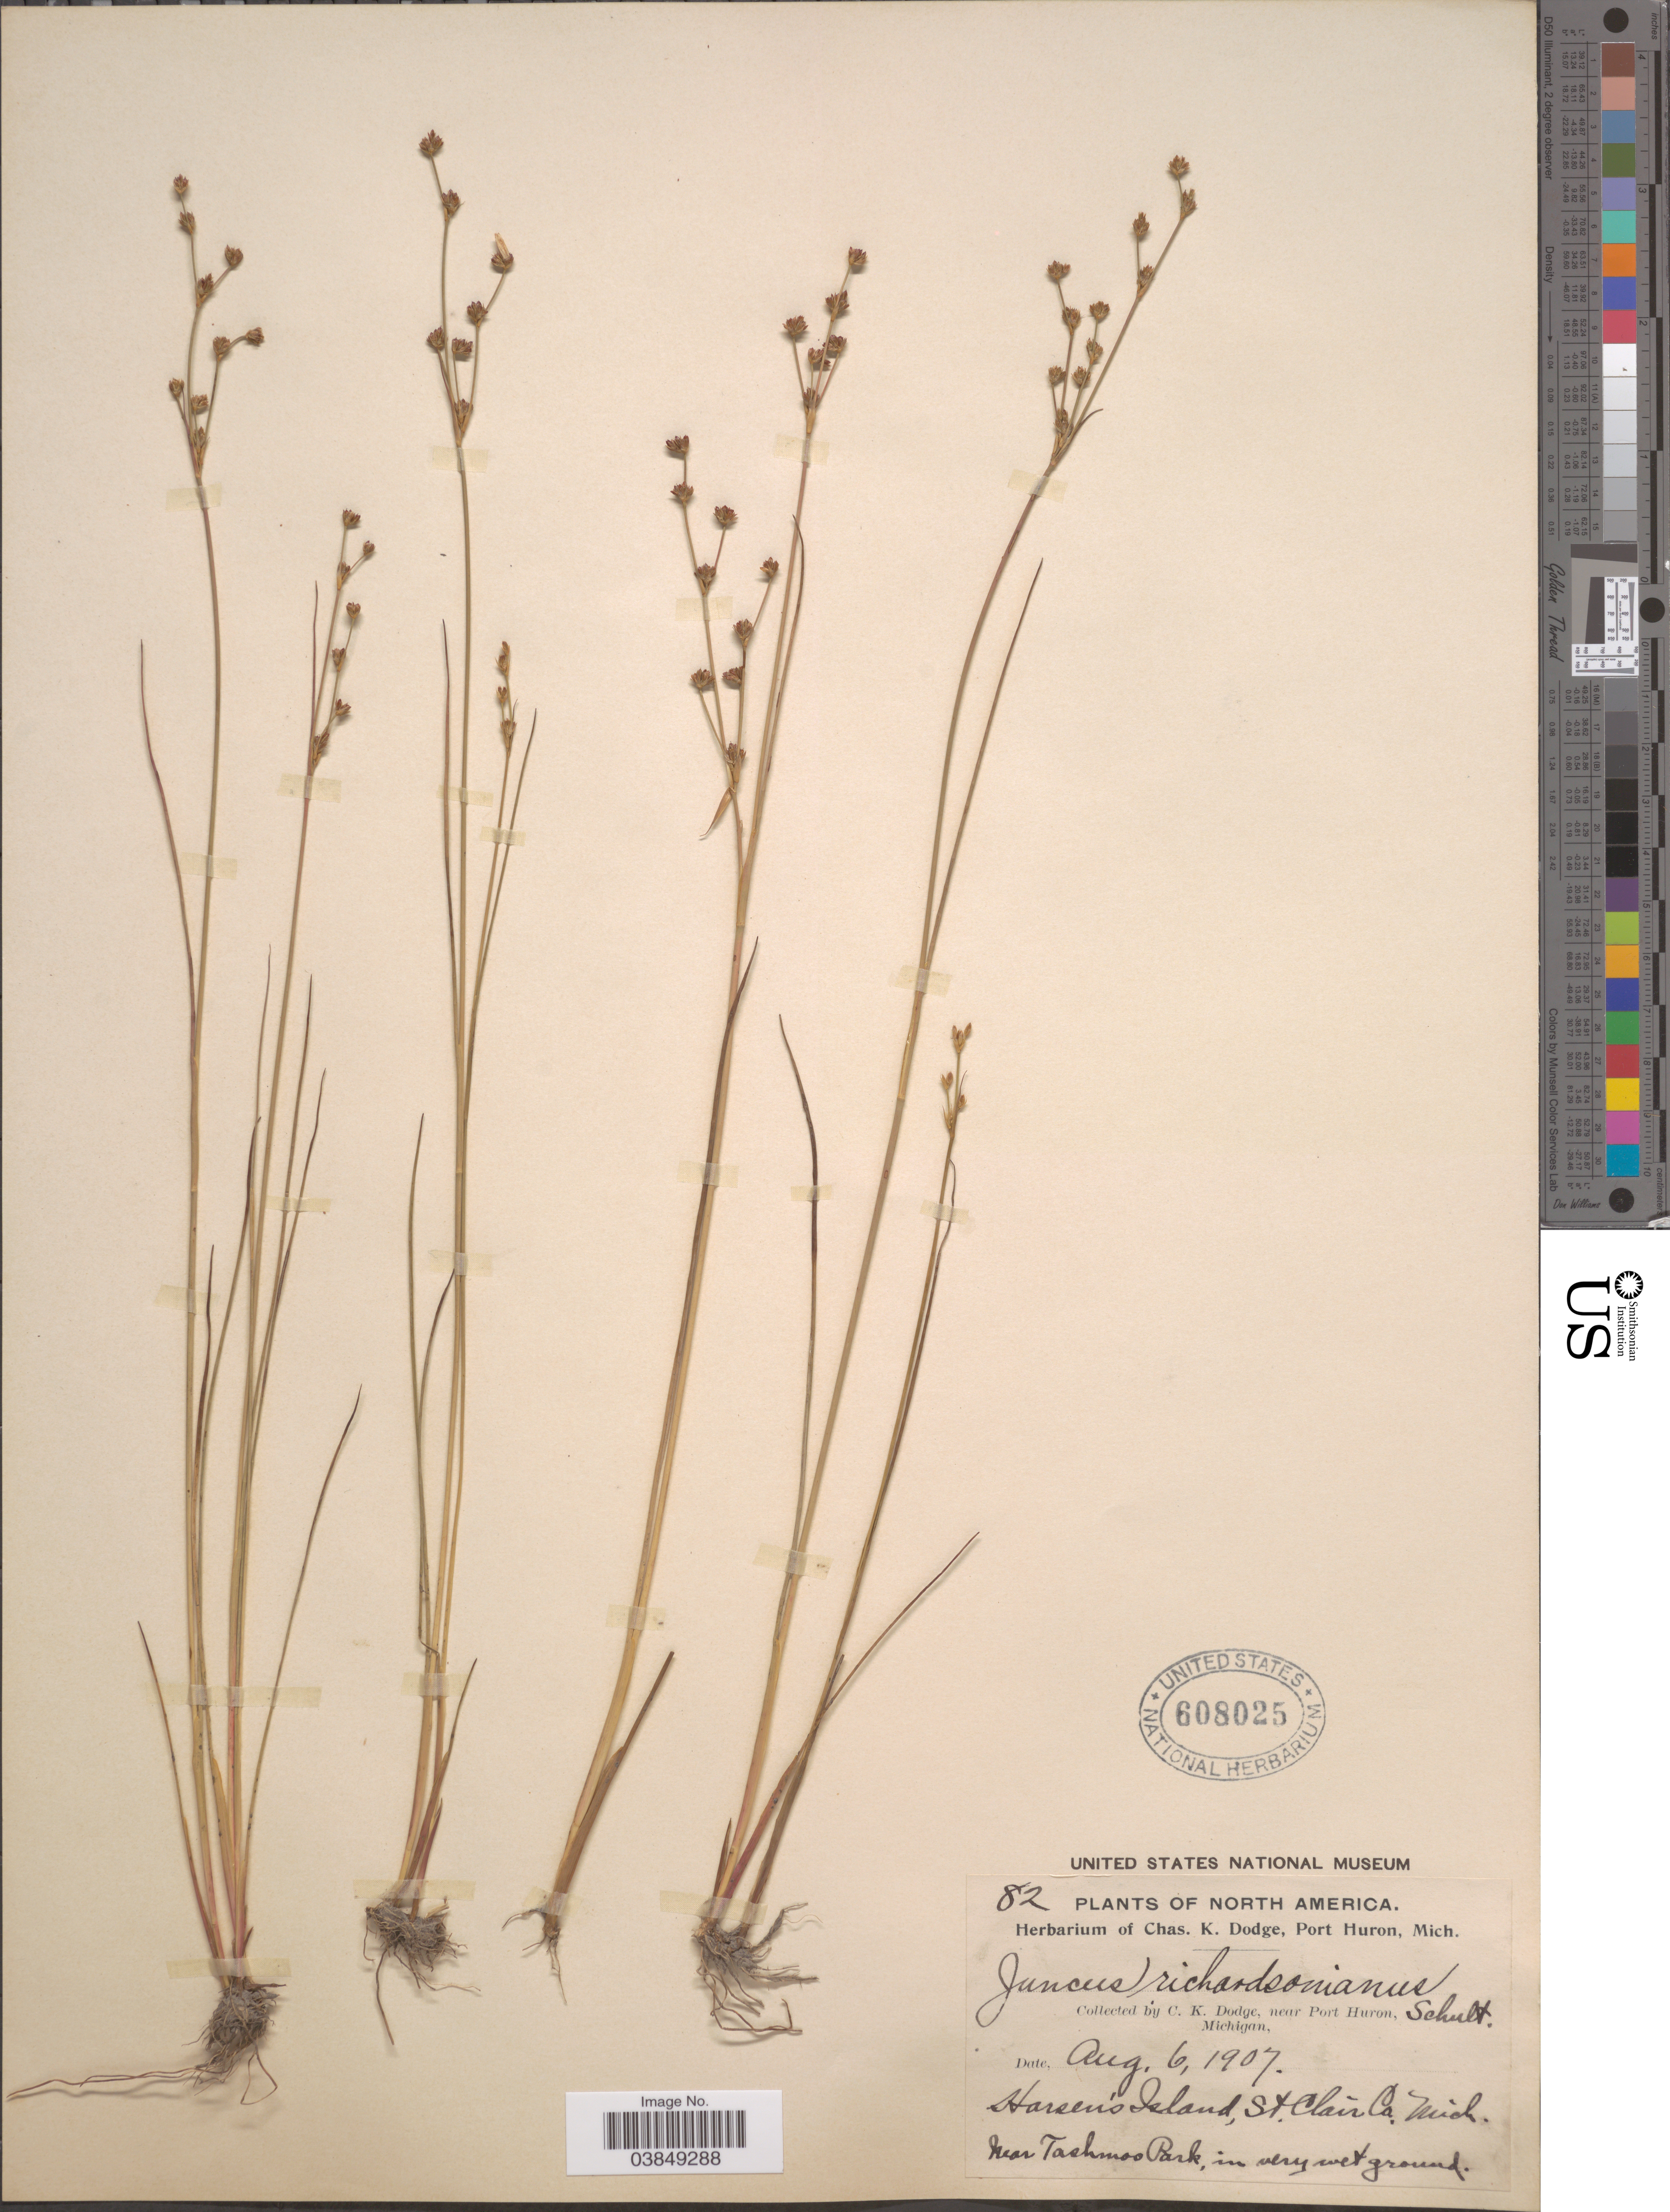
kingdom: Plantae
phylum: Tracheophyta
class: Liliopsida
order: Poales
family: Juncaceae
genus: Juncus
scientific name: Juncus richardsonianus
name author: Schult. & Schult. f.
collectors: C. Dodge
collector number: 82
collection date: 1907-08-06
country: United States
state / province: Michigan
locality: North America. Near Port Huron. Harsen's Island, St. Clair Co. Near Tashmoo Park, in very wet ground.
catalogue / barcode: US 608025